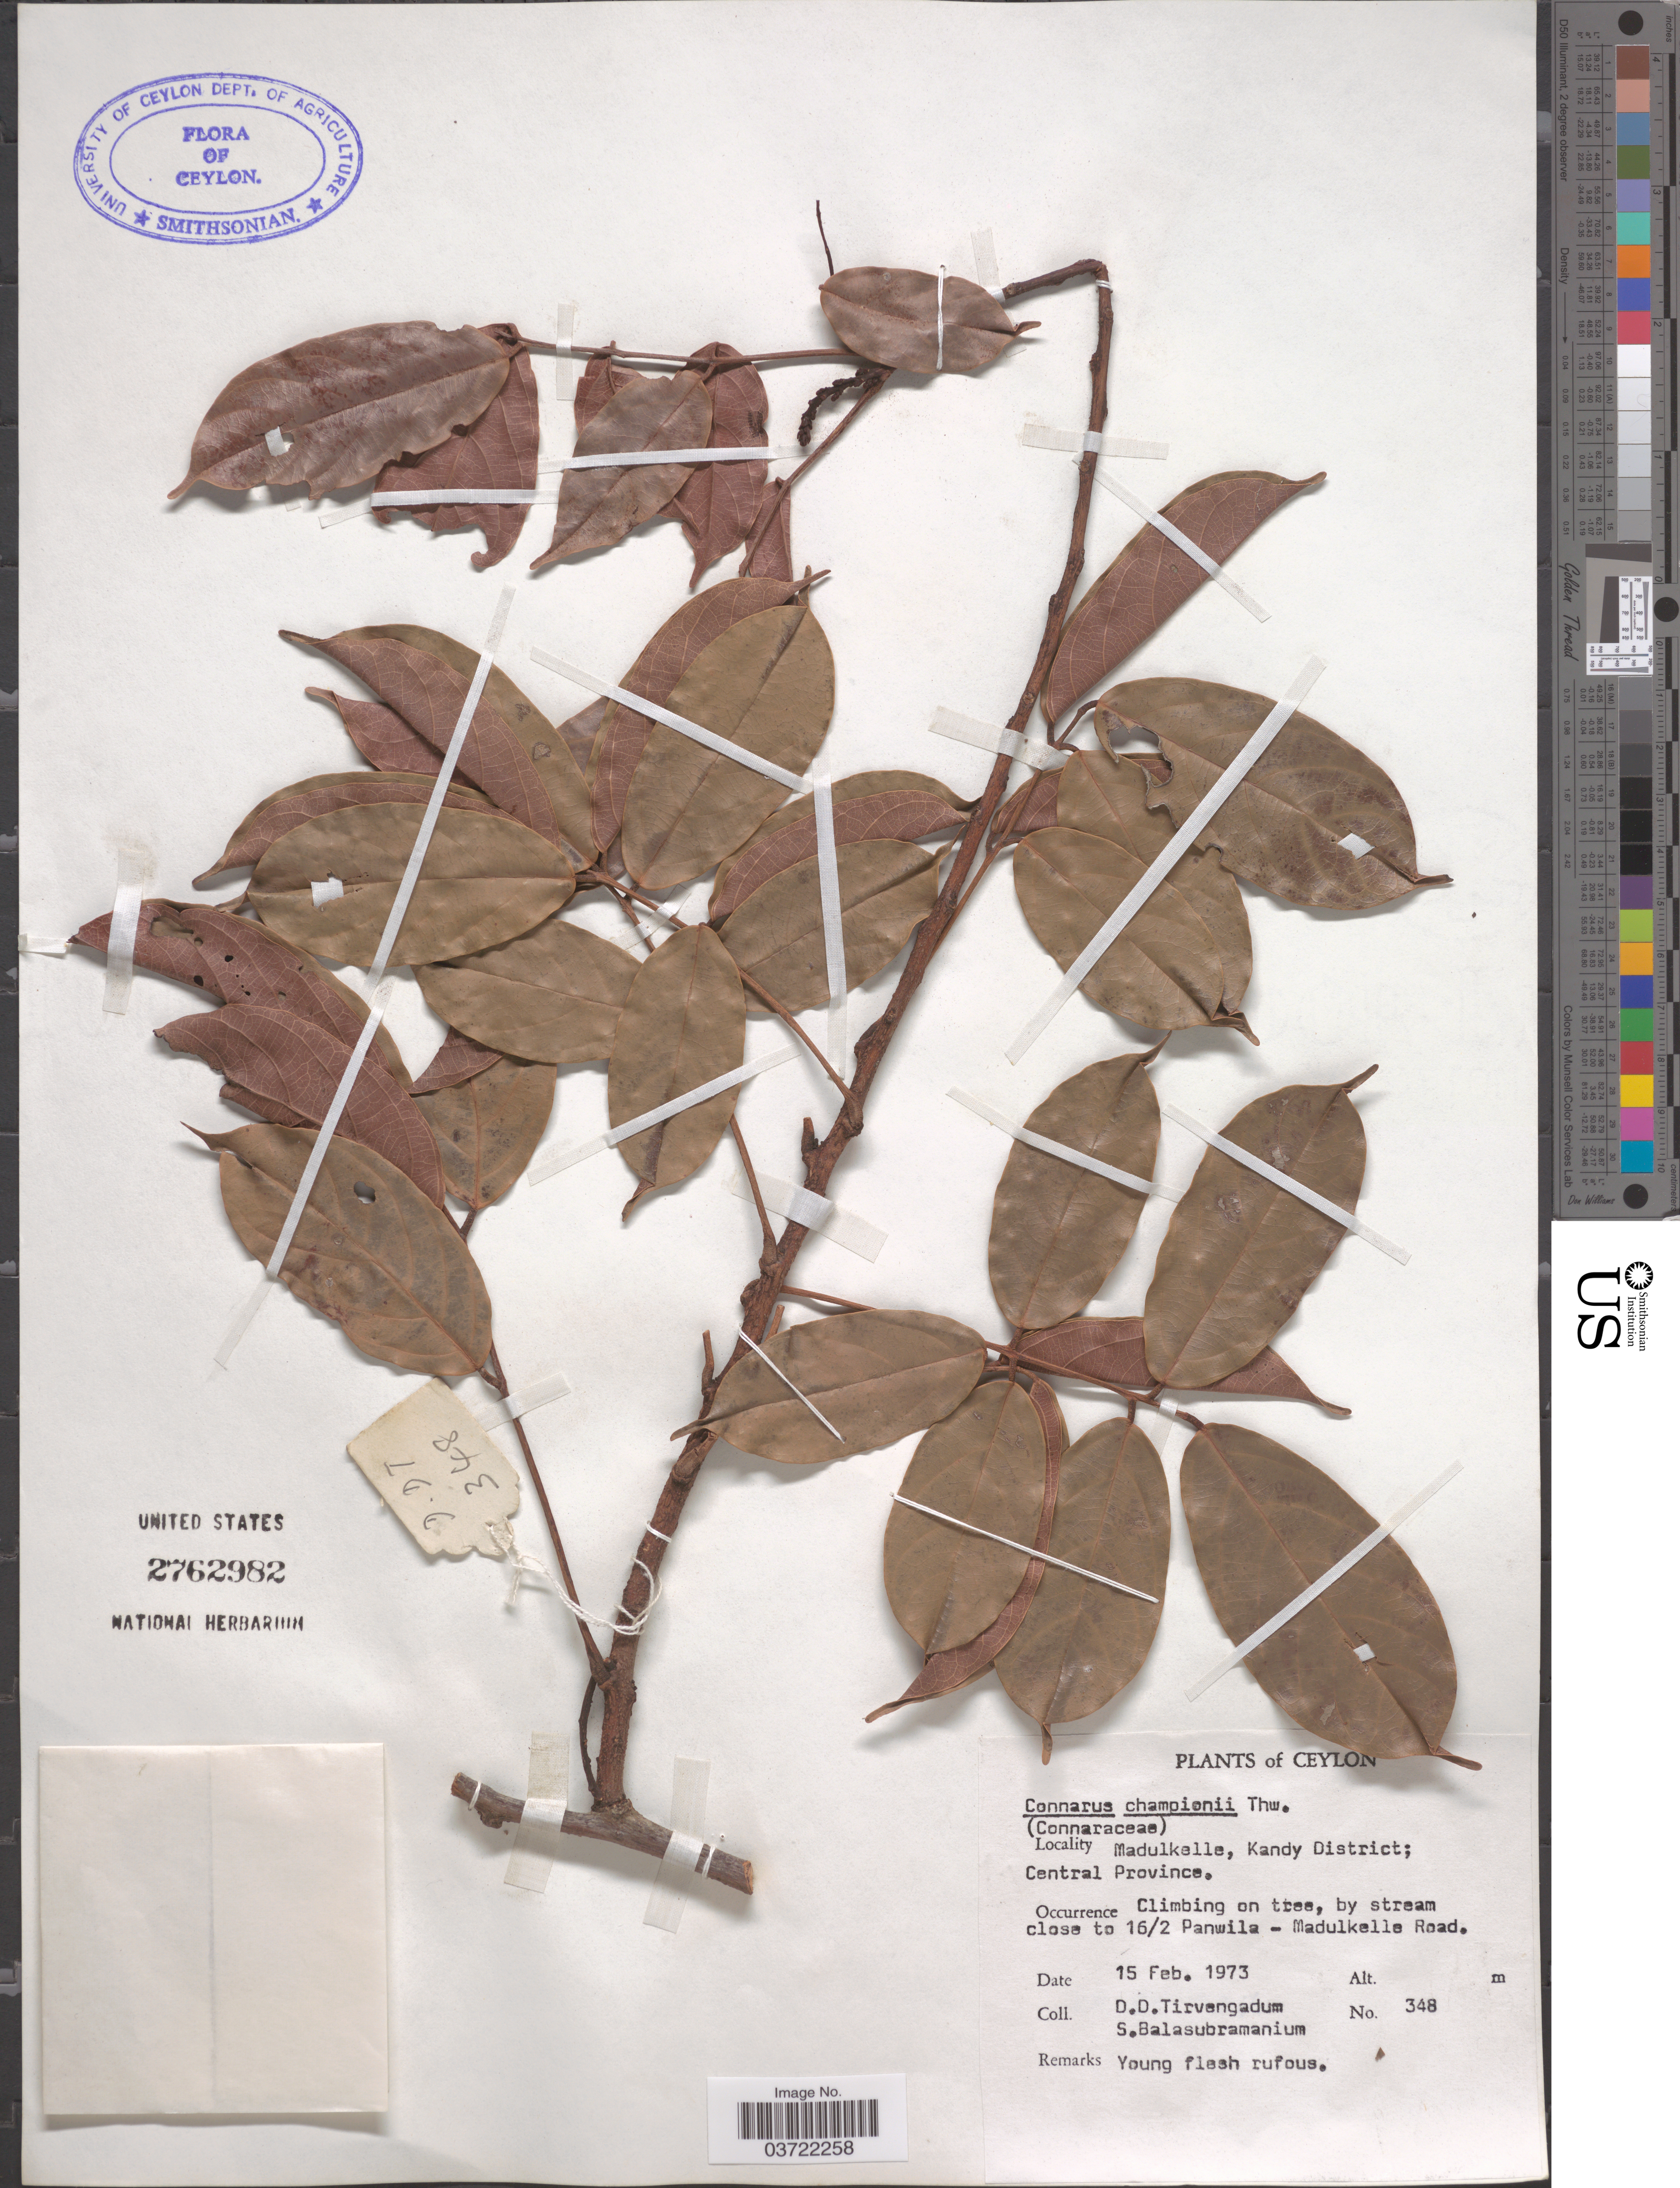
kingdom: Plantae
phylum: Tracheophyta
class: Magnoliopsida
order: Oxalidales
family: Connaraceae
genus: Connarus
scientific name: Connarus championii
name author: Thwaites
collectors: D. Tirvengadum & S. Balasubramanium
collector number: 348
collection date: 1973-02-15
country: Sri Lanka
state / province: Central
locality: Ceylon. Madulkelle, Kandy District. Close to 16/2 Panwila - Madulkelle Road.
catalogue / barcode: US 2762982